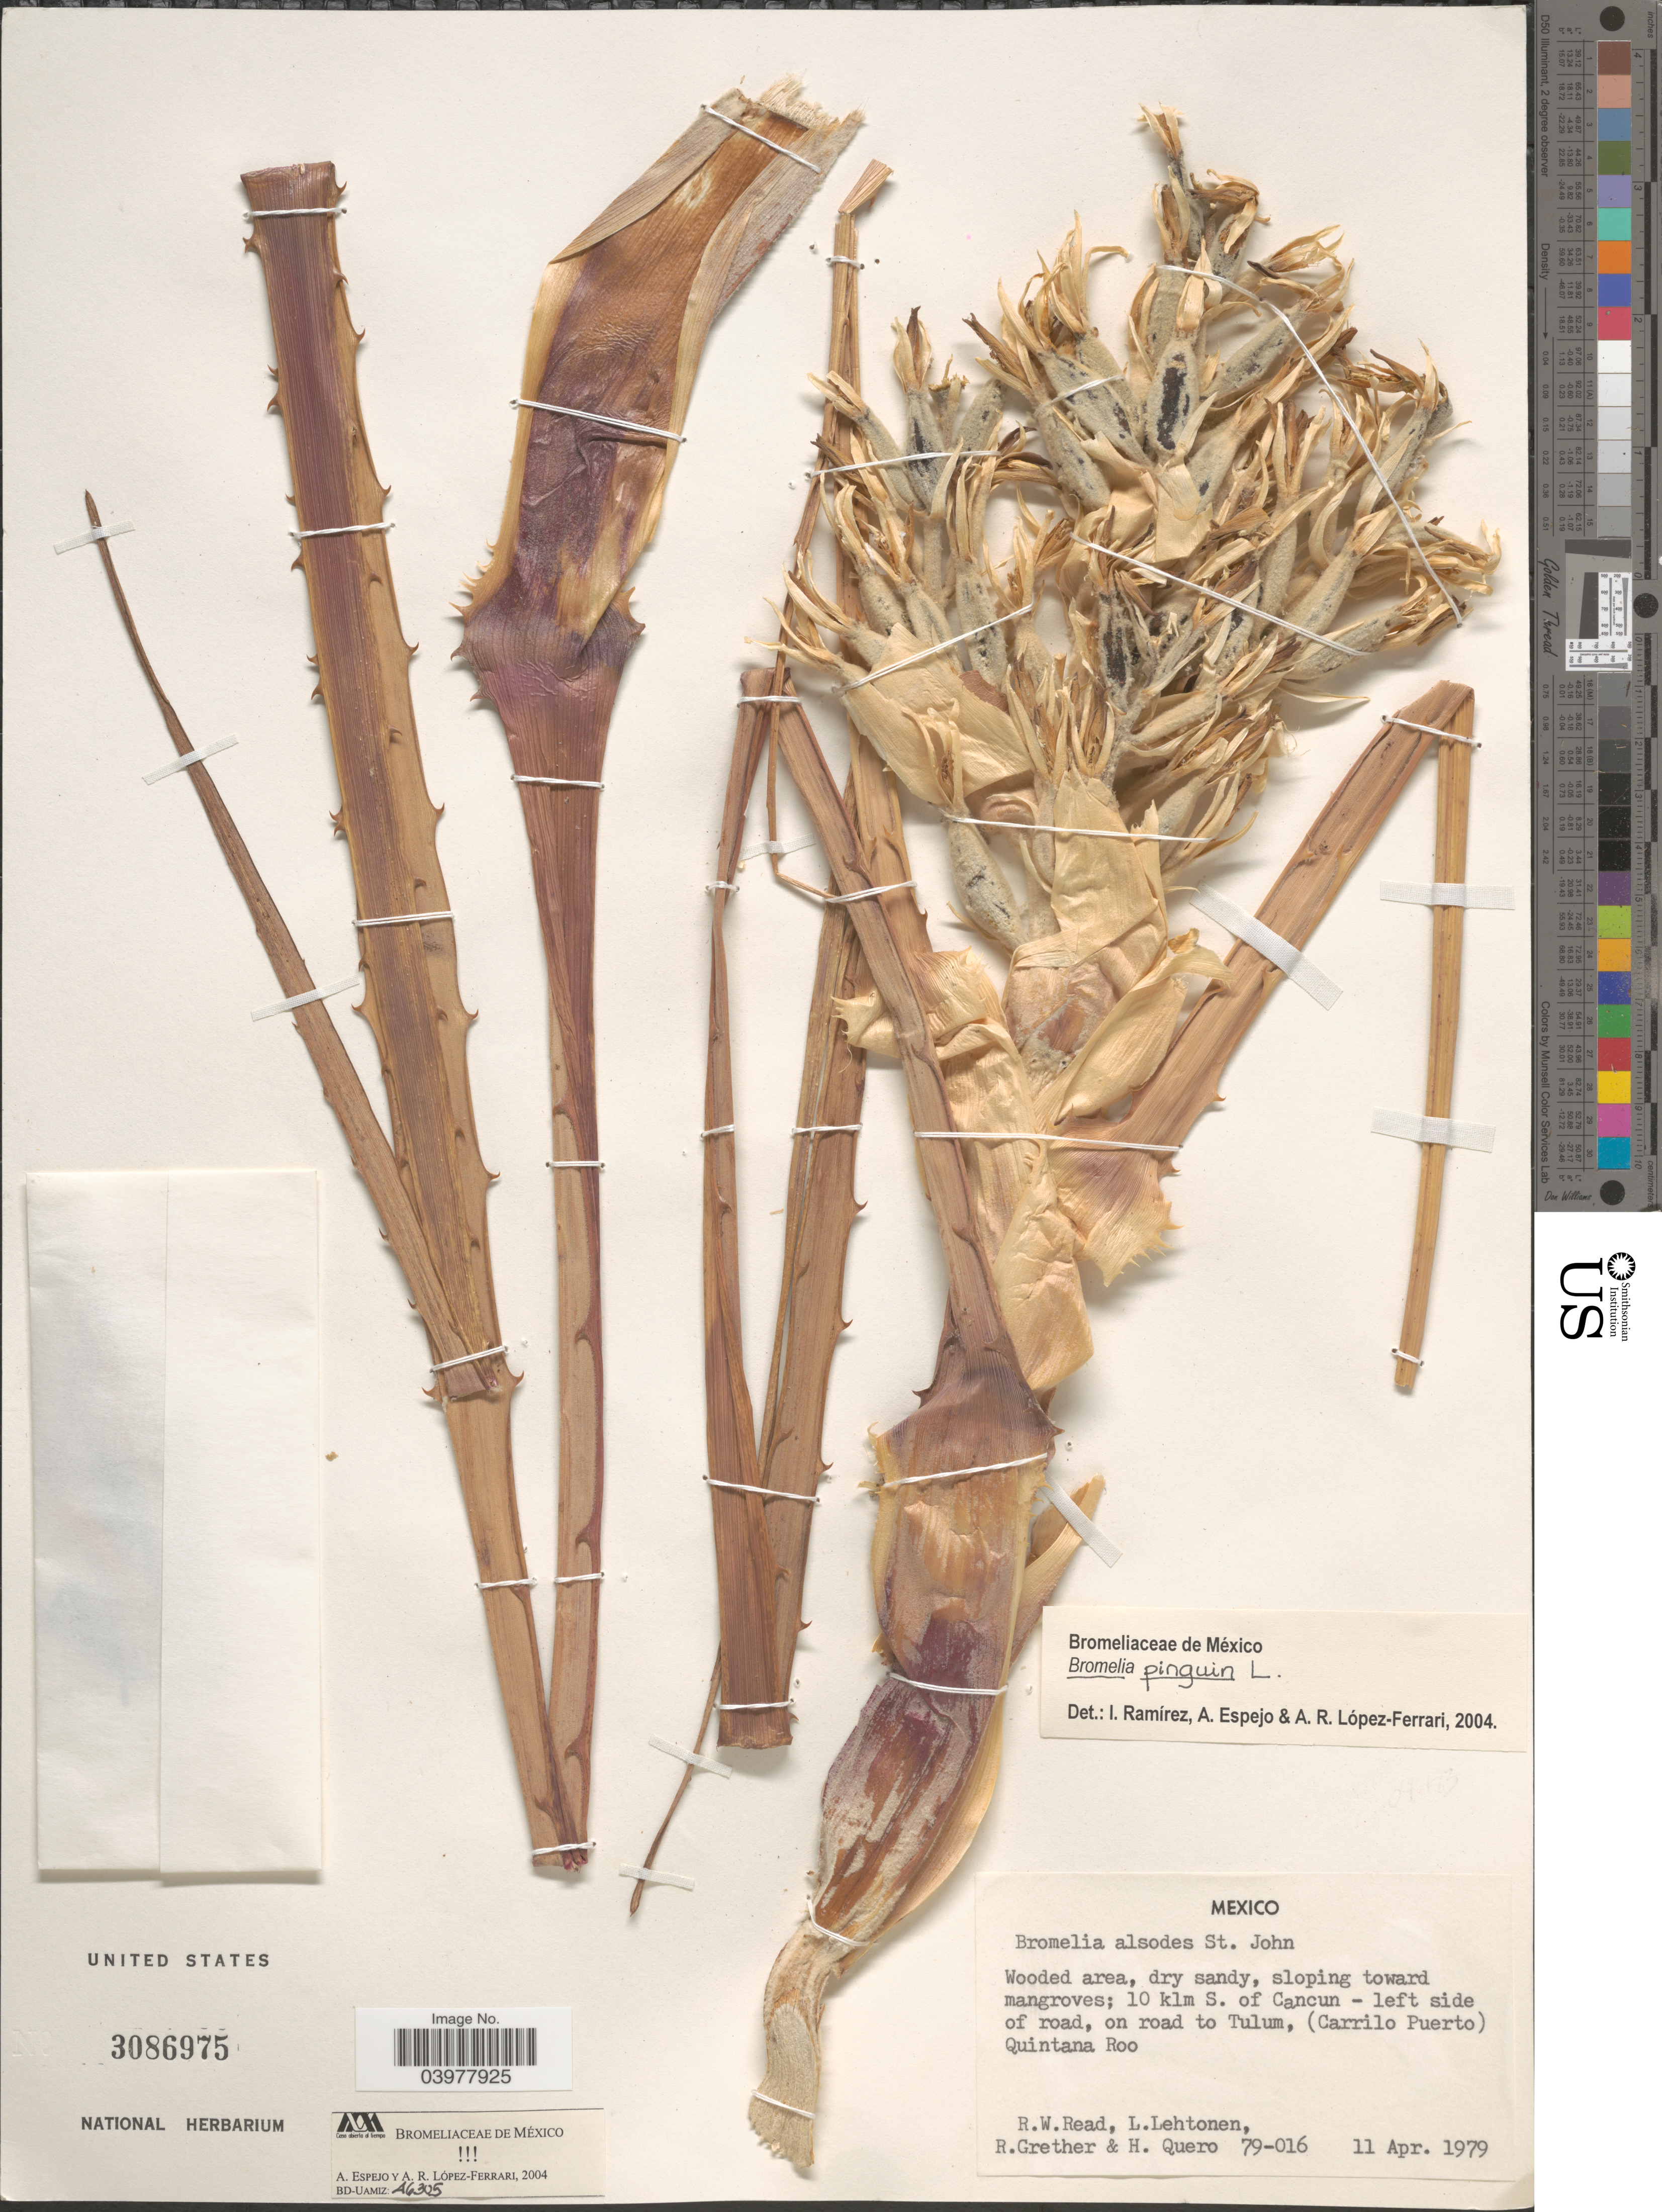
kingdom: Plantae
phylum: Tracheophyta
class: Liliopsida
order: Poales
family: Bromeliaceae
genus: Bromelia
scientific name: Bromelia pinguin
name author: L.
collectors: R. W. Read, L. Lehtonen, R. Grether & H. Quero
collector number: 79-016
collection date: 1979-04-11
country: Mexico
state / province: Quintana Roo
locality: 10 klm S. of Cancun - left side of road, on road to Tulum (Carrilo Puerto).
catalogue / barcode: US 3086975